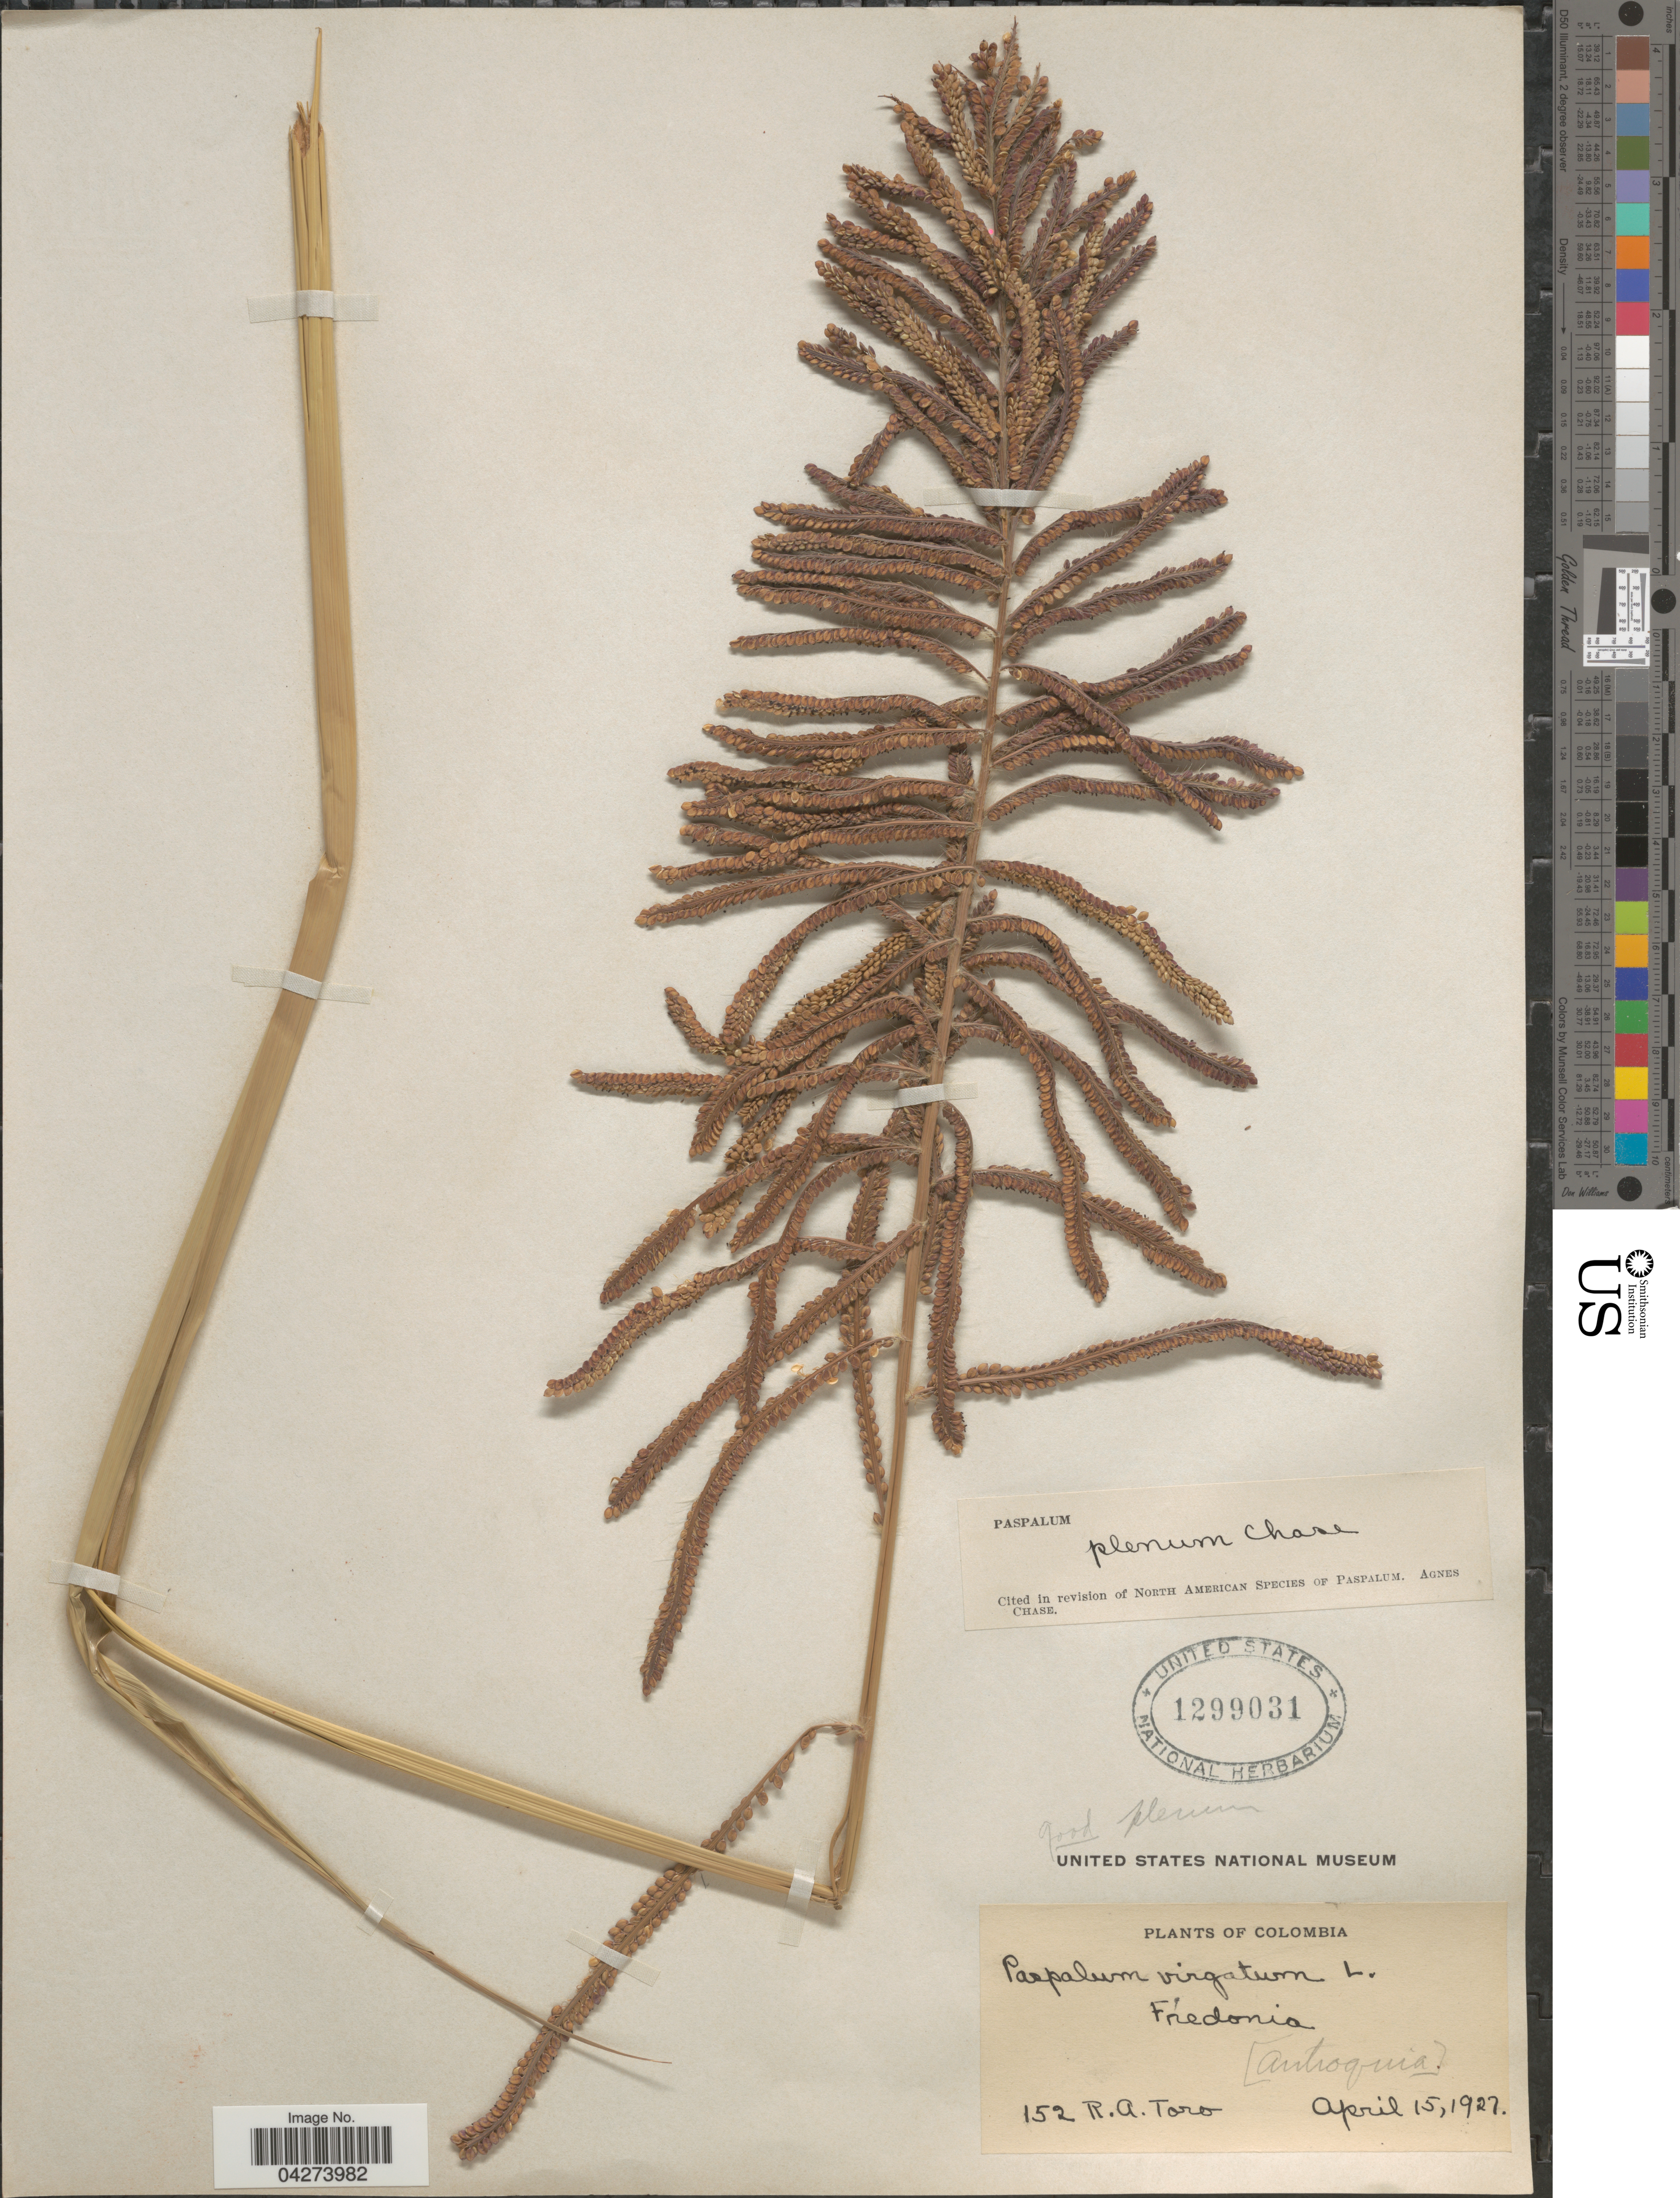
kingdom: Plantae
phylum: Tracheophyta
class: Liliopsida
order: Poales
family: Poaceae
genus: Paspalum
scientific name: Paspalum plenum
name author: Chase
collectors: R. A. Toro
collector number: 152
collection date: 1927-04-15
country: Colombia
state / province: Antioquia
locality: Fredonia.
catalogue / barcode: US 1299031